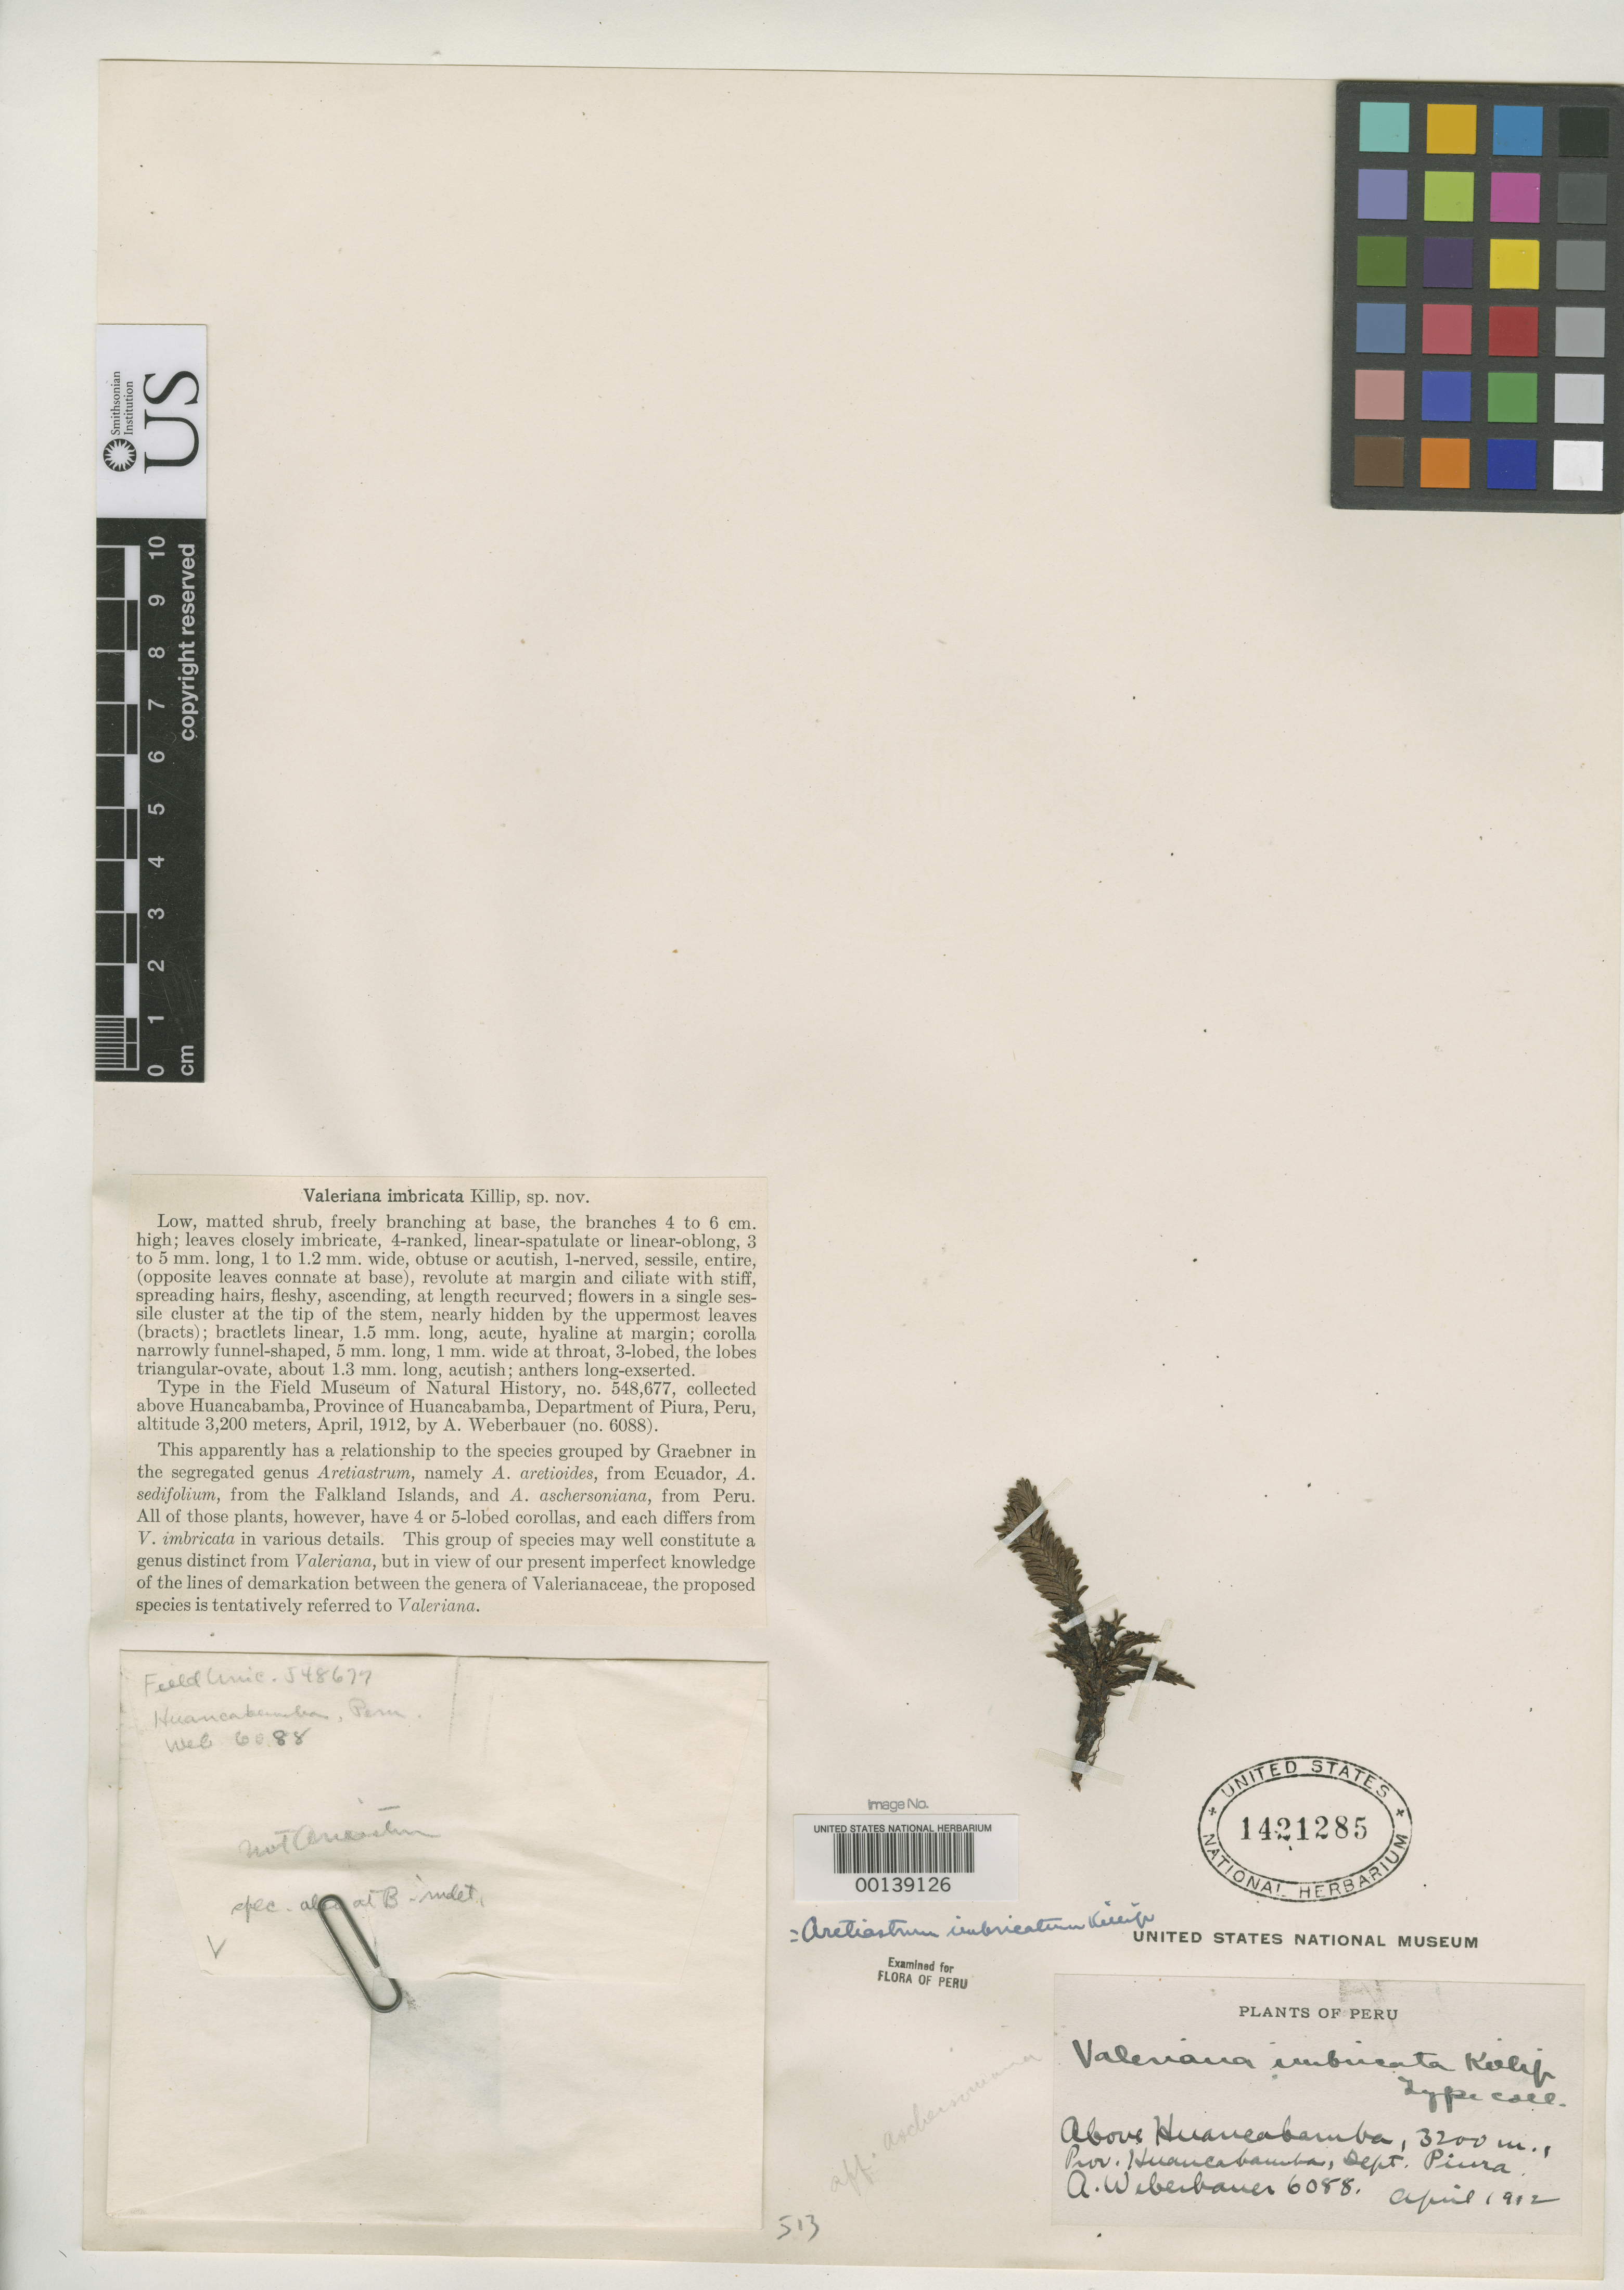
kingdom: Plantae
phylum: Tracheophyta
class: Magnoliopsida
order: Dipsacales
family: Caprifoliaceae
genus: Valeriana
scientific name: Valeriana imbricata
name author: Killip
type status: Isotype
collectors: A. Weberbauer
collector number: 6088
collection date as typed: Apr 1912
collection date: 1912-04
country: Peru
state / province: Piura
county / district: Huancabamba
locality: Above Huancabamba.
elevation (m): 3200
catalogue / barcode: US 1421285